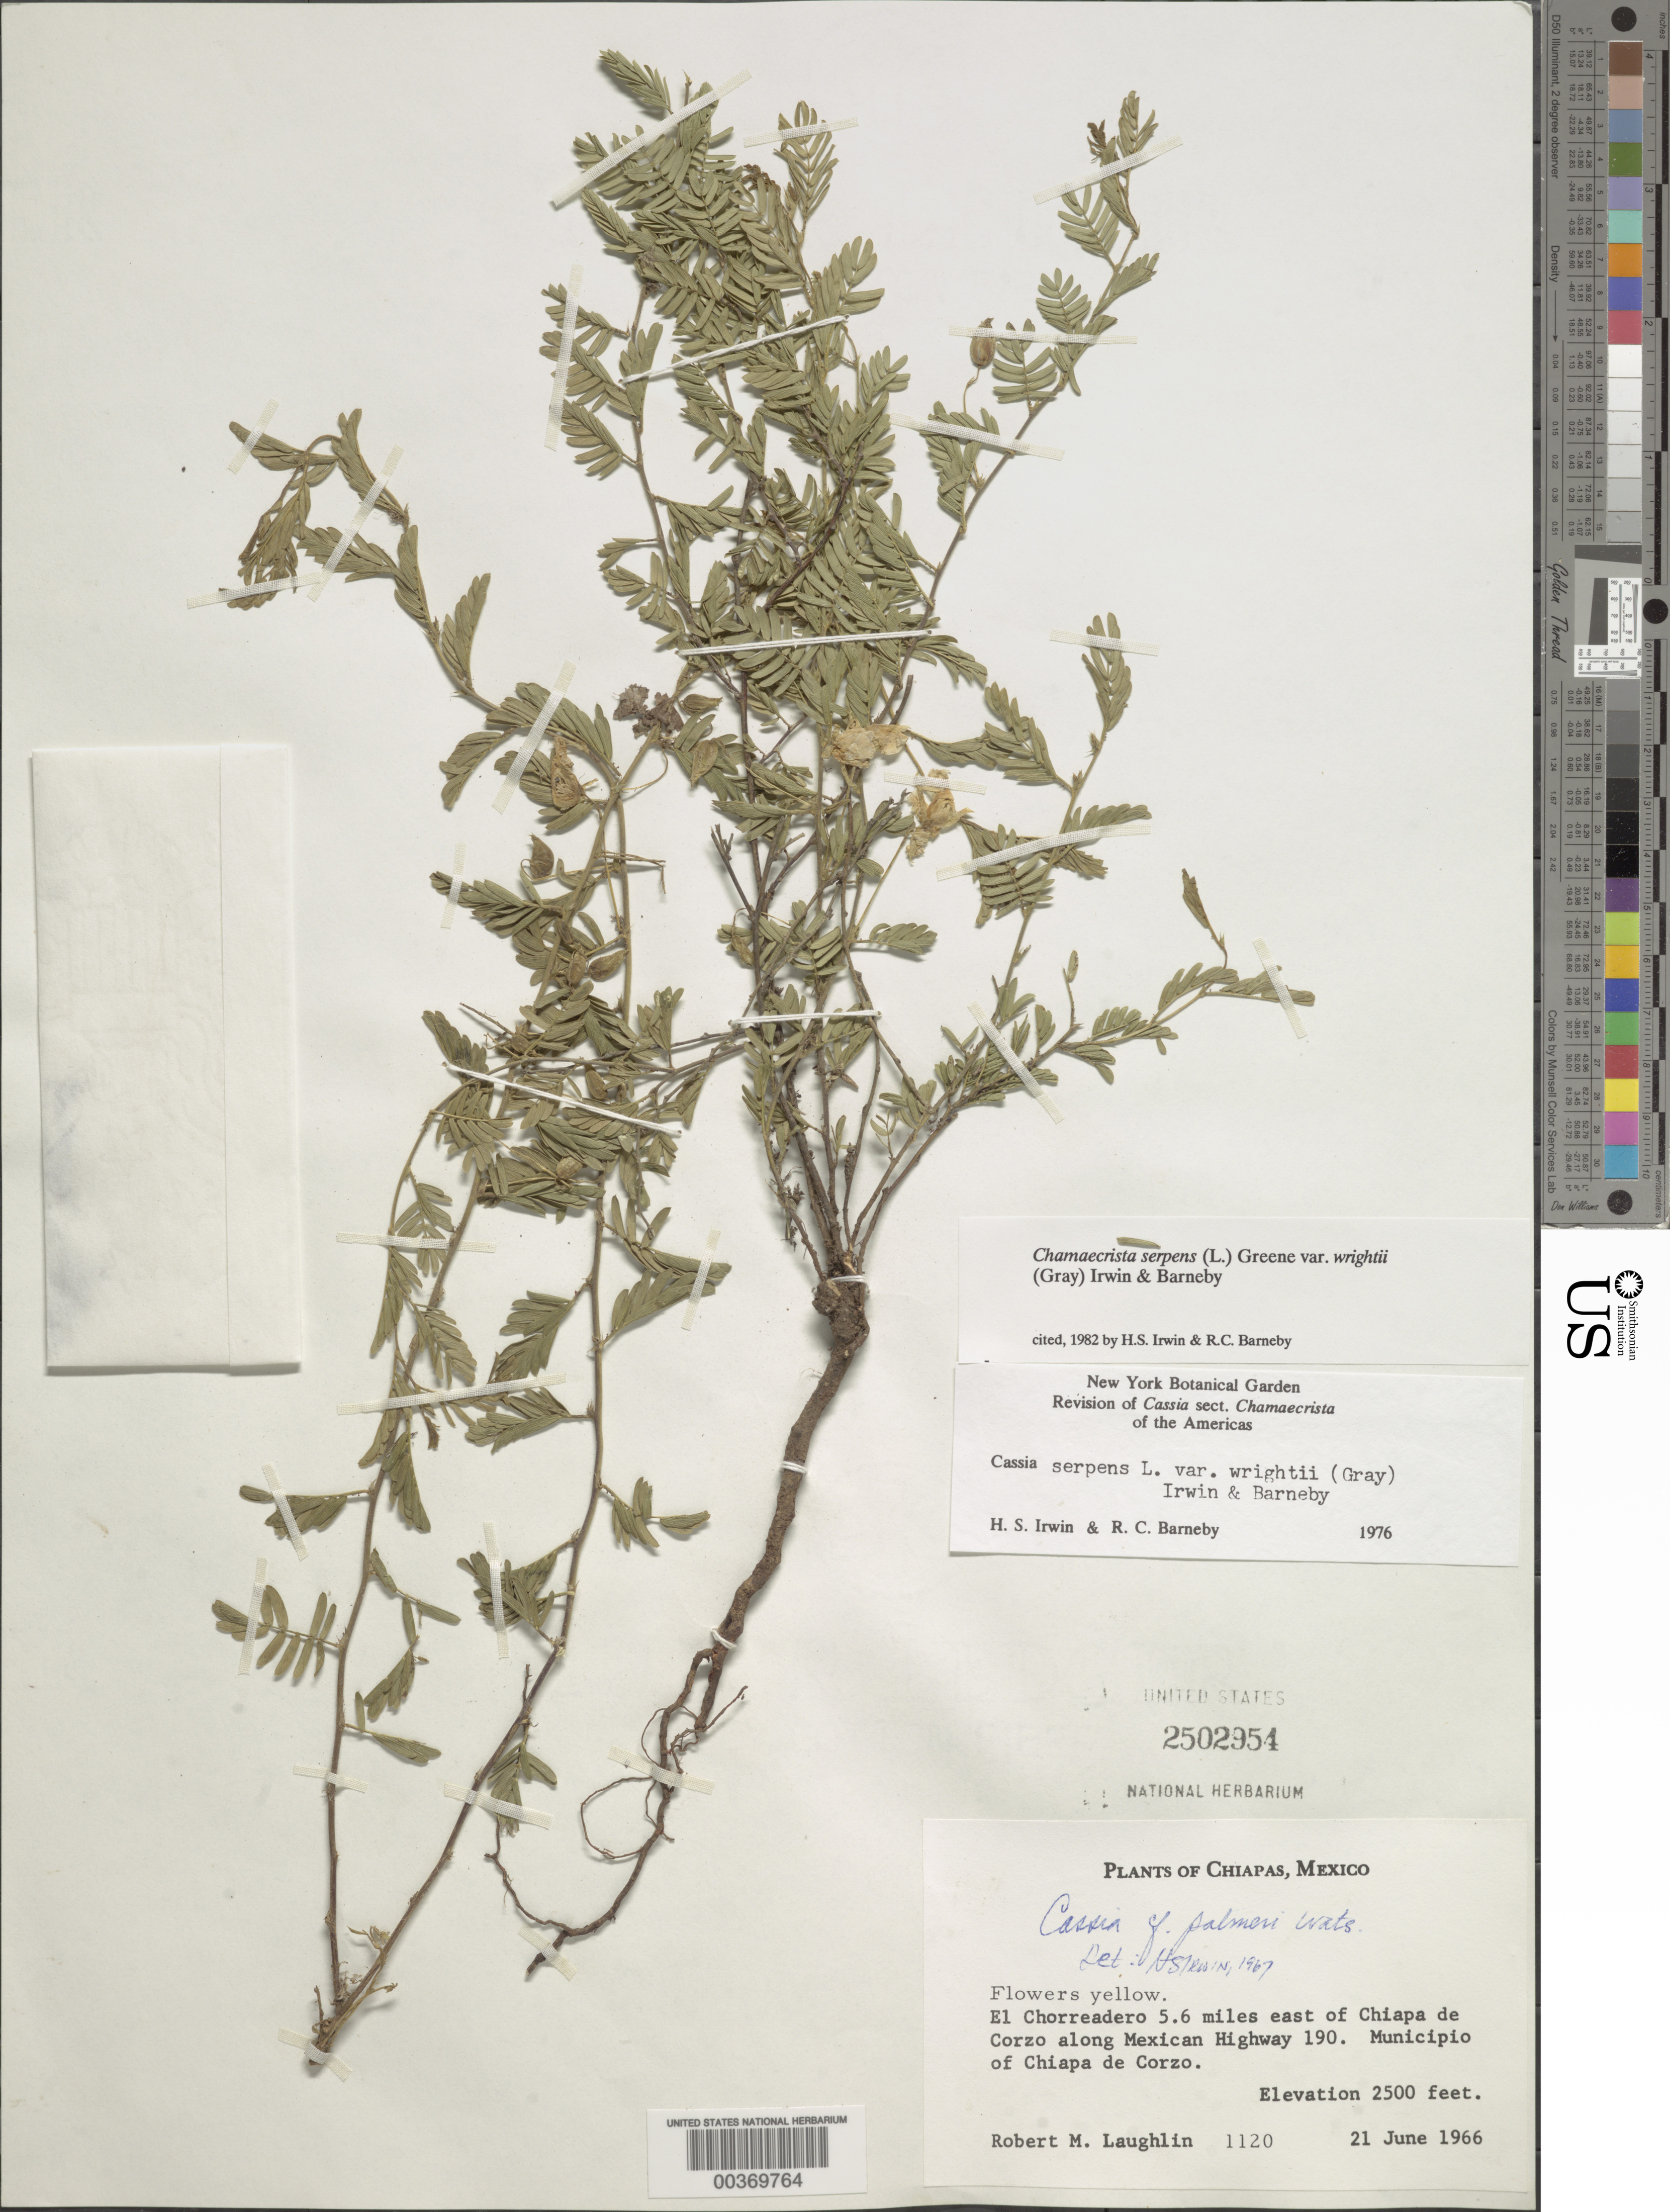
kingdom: Plantae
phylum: Tracheophyta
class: Magnoliopsida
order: Fabales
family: Fabaceae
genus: Chamaecrista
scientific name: Chamaecrista serpens var. wrightii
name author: (A. Gray) H.S. Irwin & Barneby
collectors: R. M. Laughlin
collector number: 1120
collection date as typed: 21 Jun 1966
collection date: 1966-06-21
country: Mexico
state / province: Chiapas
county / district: Chiapa de Corzo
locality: El Chorreadero 5.6 mi E of Chiapa de Corzo along Mexican highway 190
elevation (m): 762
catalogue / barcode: US 2502954